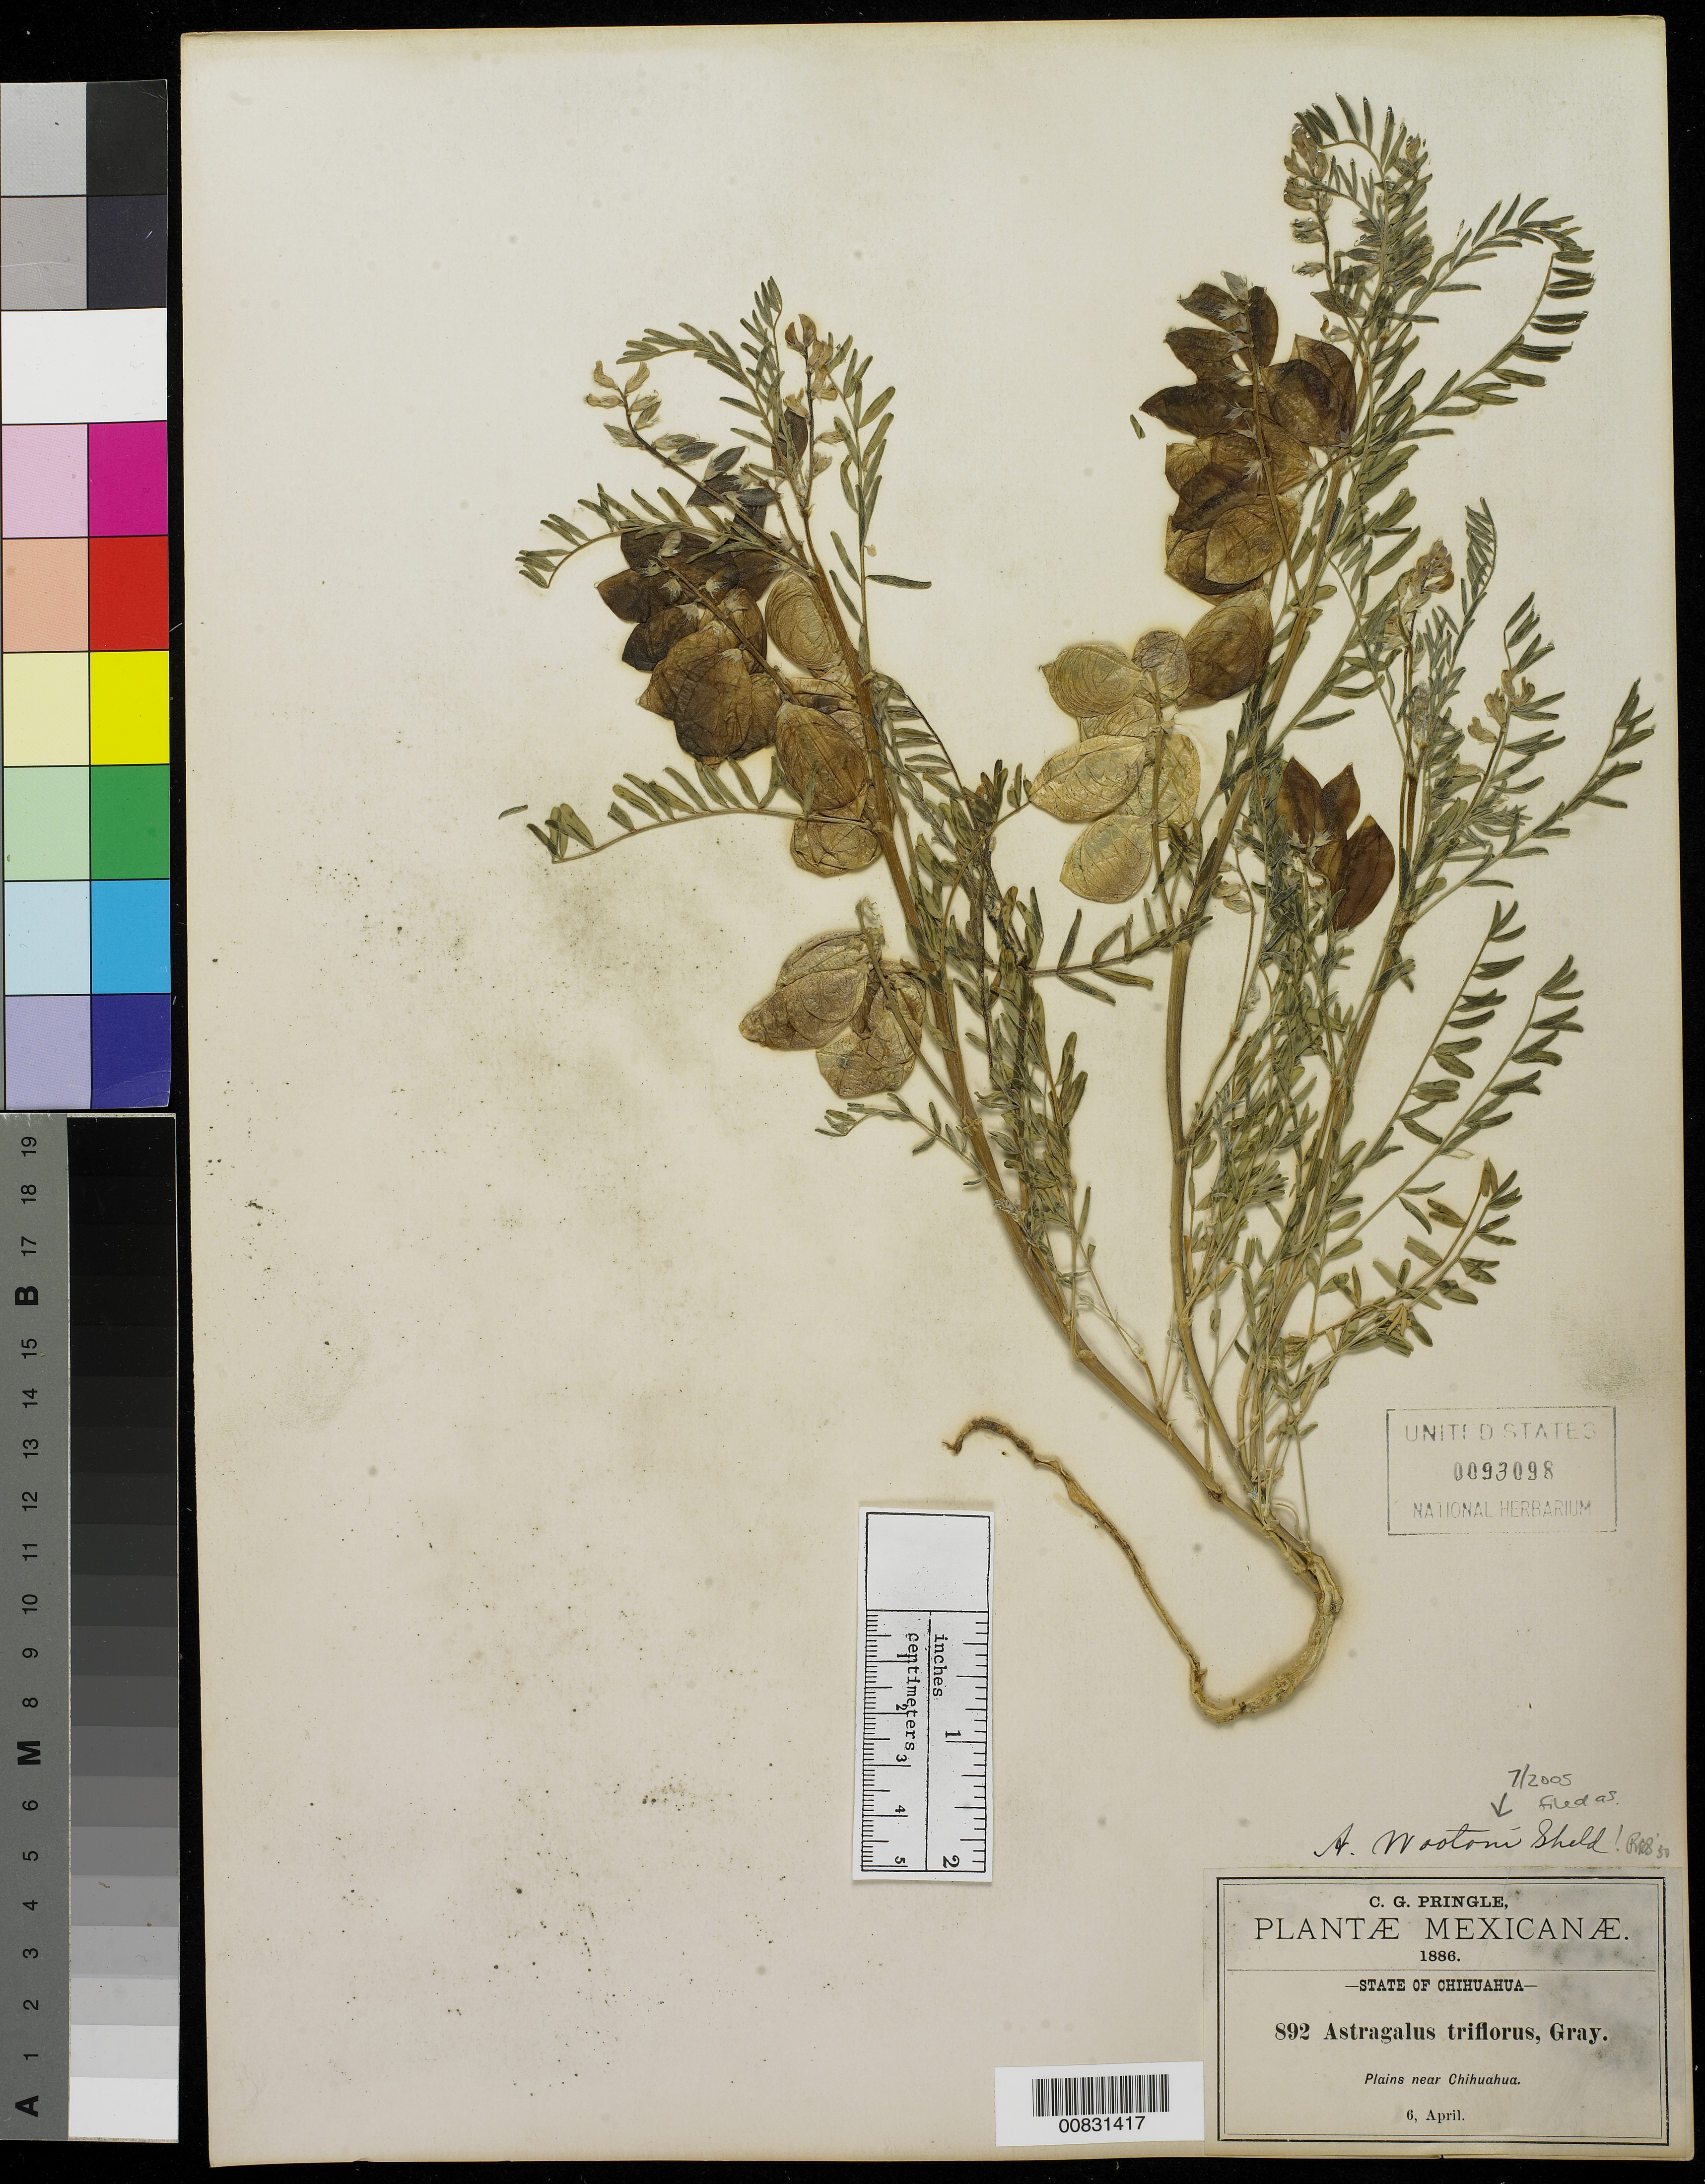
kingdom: Plantae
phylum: Tracheophyta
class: Magnoliopsida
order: Fabales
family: Fabaceae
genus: Astragalus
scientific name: Astragalus wootonii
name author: E. Sheld.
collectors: C. G. Pringle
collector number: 892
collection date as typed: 06 Apr 1886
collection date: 1886-04-06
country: Mexico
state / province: Chihuahua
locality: Plains near Chihuahua.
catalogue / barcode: US 93098